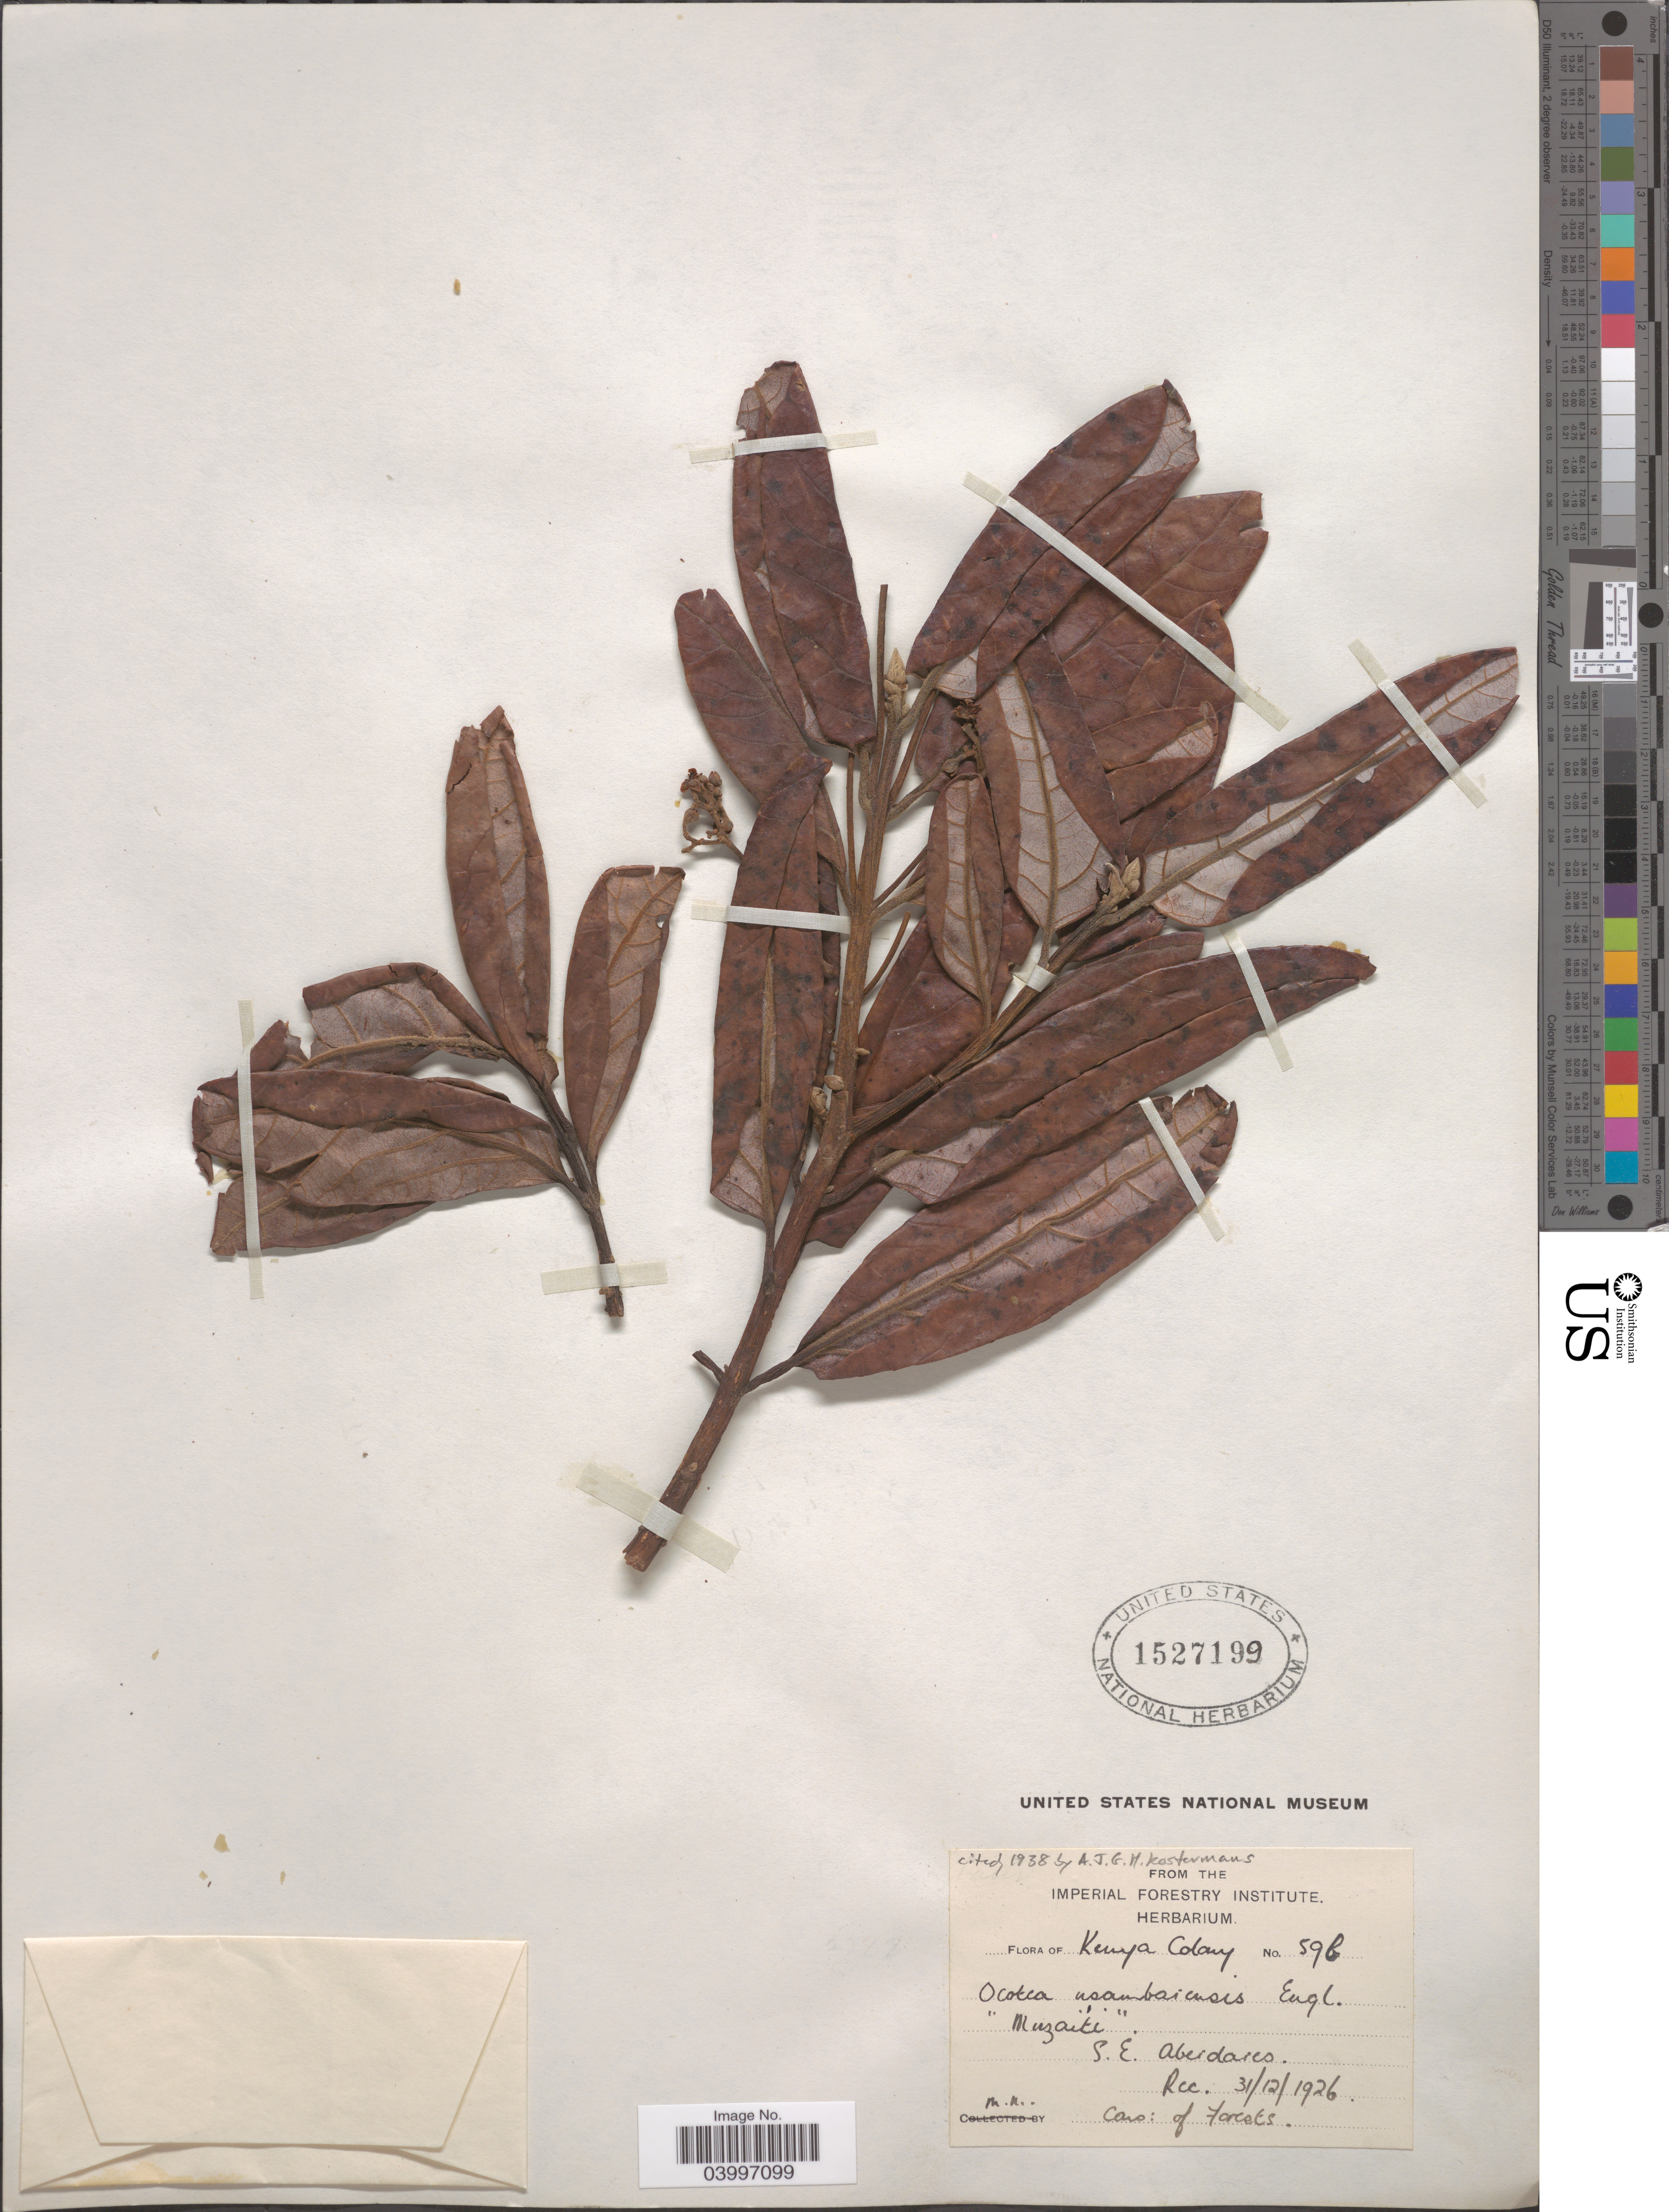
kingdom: Plantae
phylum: Tracheophyta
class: Magnoliopsida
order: Laurales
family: Lauraceae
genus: Ocotea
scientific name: Ocotea usambarensis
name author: Engl.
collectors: M. H.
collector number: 59b*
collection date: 1926-12-31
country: Kenya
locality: Kenya Colony. S.E. Aberdares.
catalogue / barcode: US 1527199